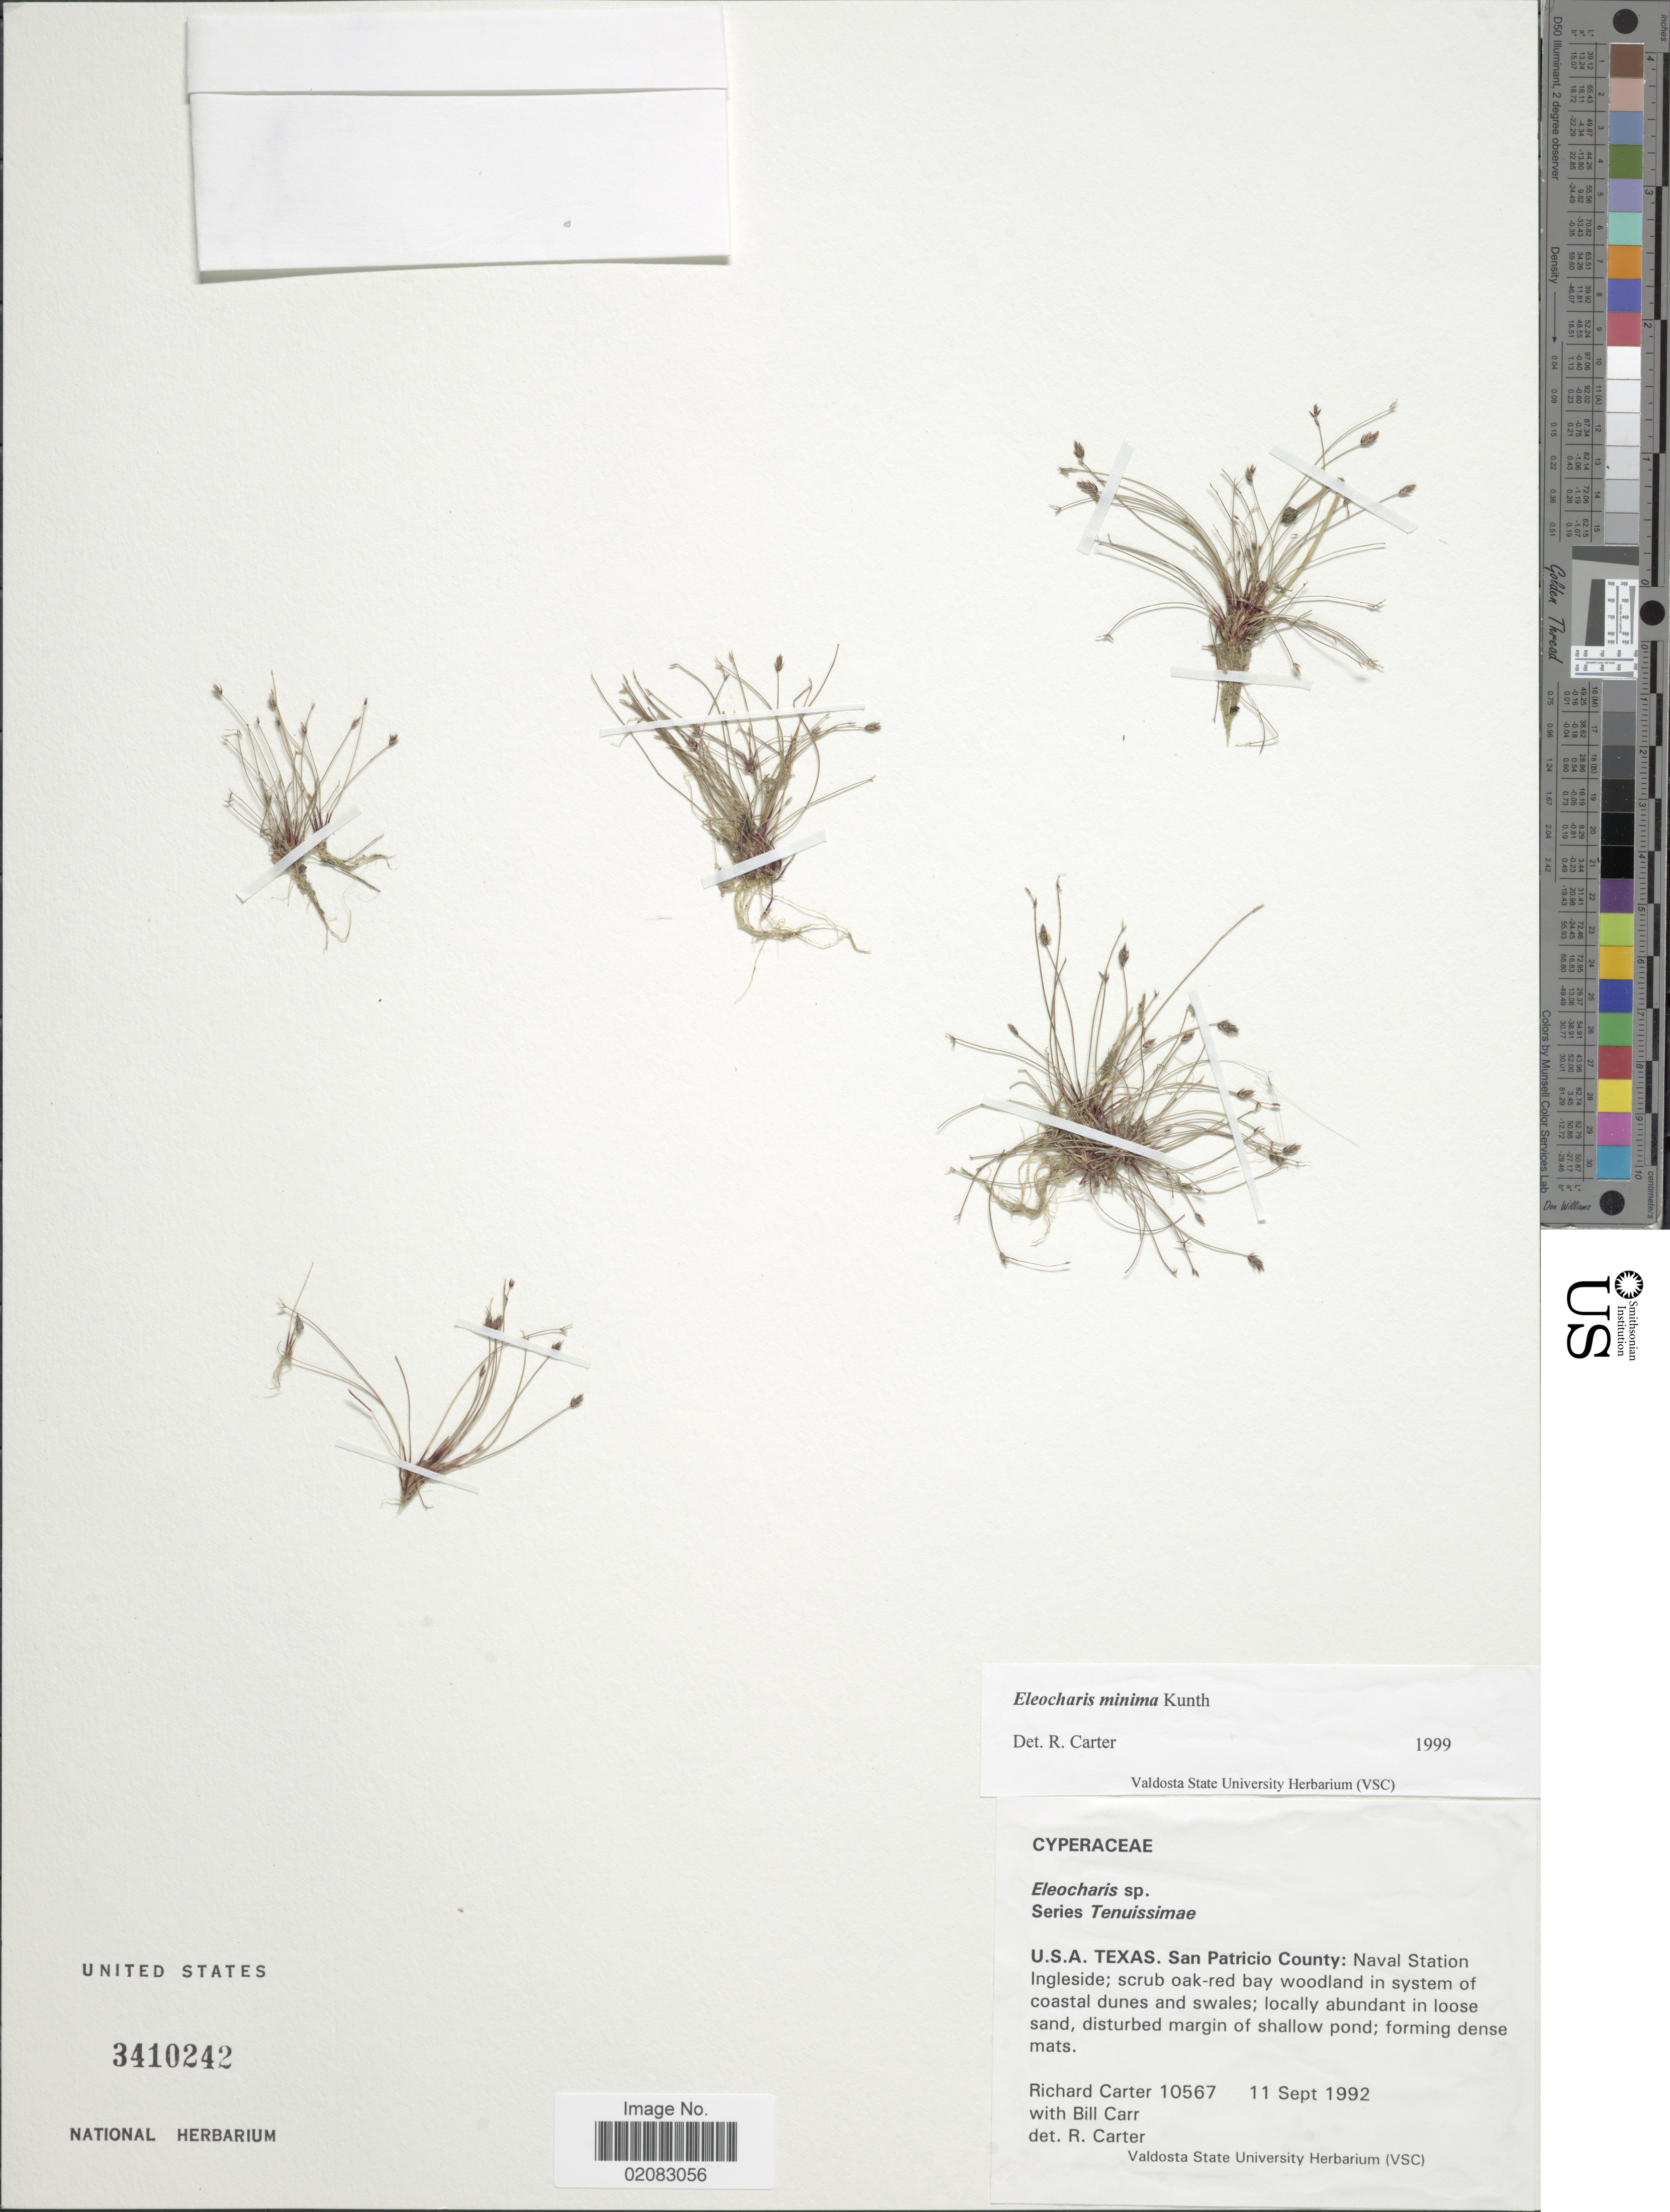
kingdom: Plantae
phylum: Tracheophyta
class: Liliopsida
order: Poales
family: Cyperaceae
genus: Eleocharis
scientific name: Eleocharis minima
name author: Kunth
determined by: Ward, Scott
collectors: R. Carter & B. Carr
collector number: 10567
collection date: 1992-09-11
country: United States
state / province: Texas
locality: San Patricio County: Naval Station Ingleside; scrub oak-red bay woodlan in system of coastal dunes and swales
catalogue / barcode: US 3410242